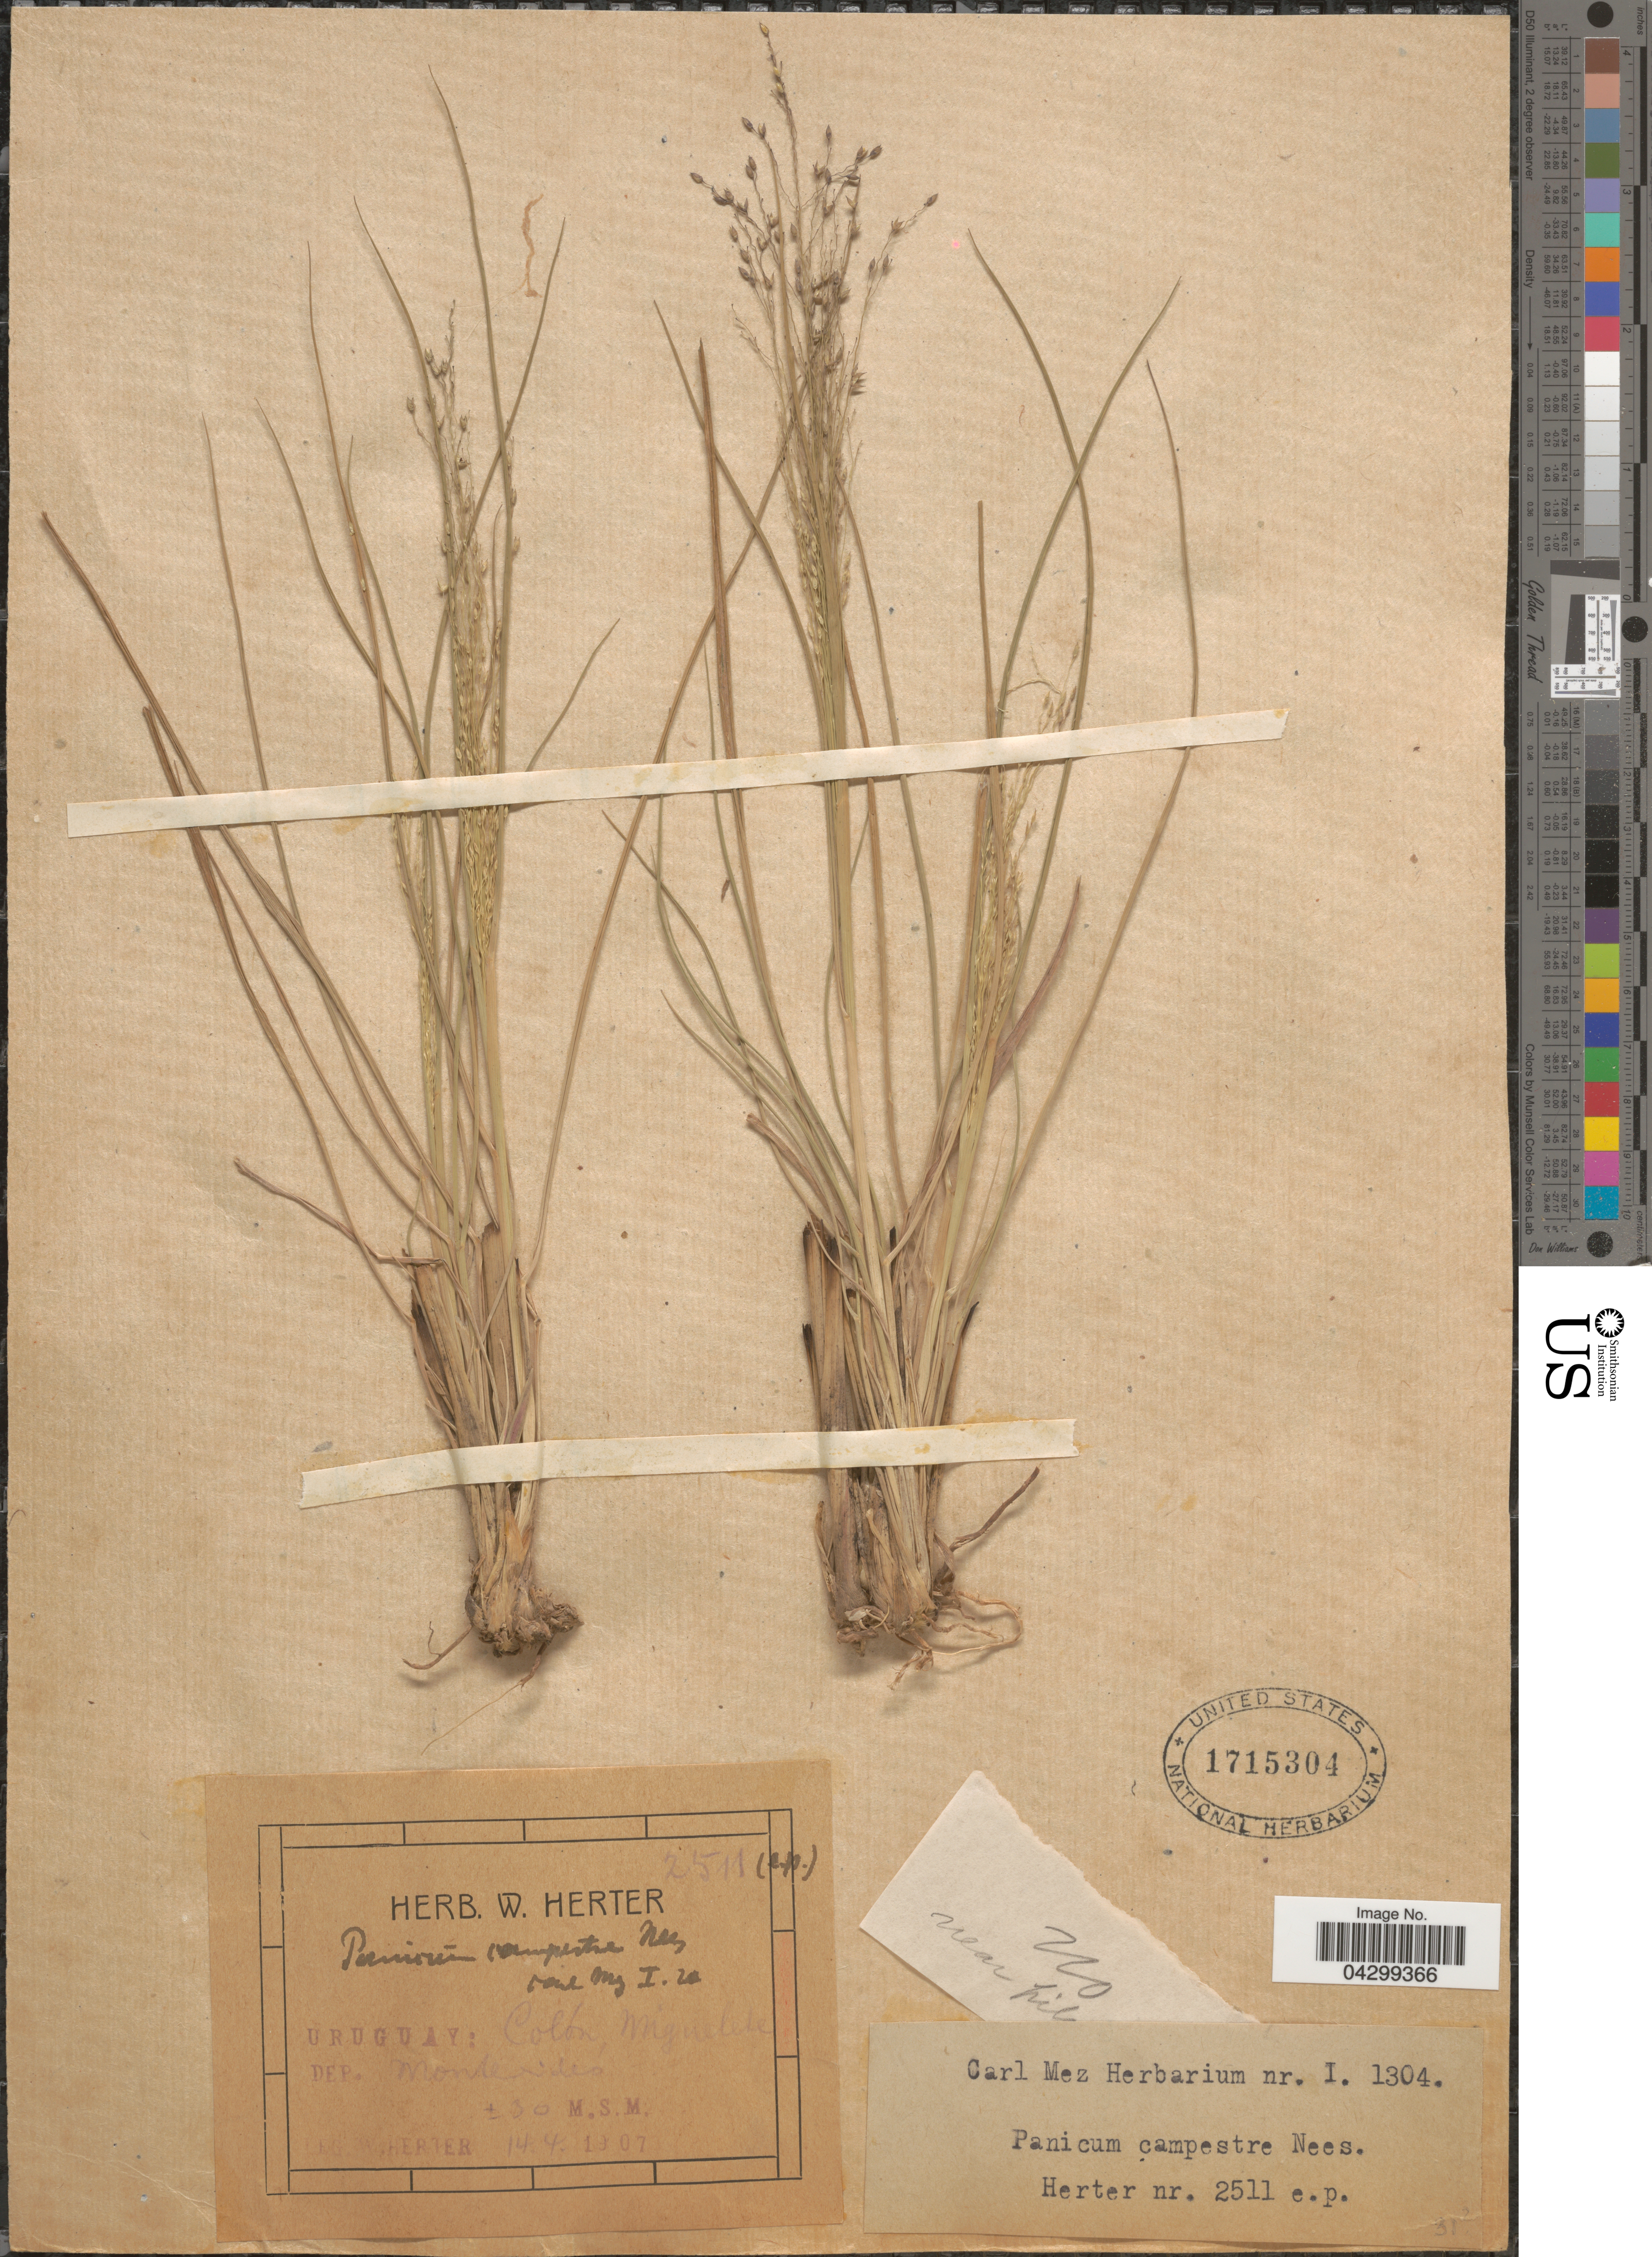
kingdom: Plantae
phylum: Tracheophyta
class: Liliopsida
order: Poales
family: Poaceae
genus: Panicum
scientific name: Panicum bergii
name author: Arechav.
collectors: W. G. Herter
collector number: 2511e.p.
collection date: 1907-04-14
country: Uruguay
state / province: Montevideo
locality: Colón, Miguelete. Dep. Montevideo.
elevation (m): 30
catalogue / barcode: US 1715304